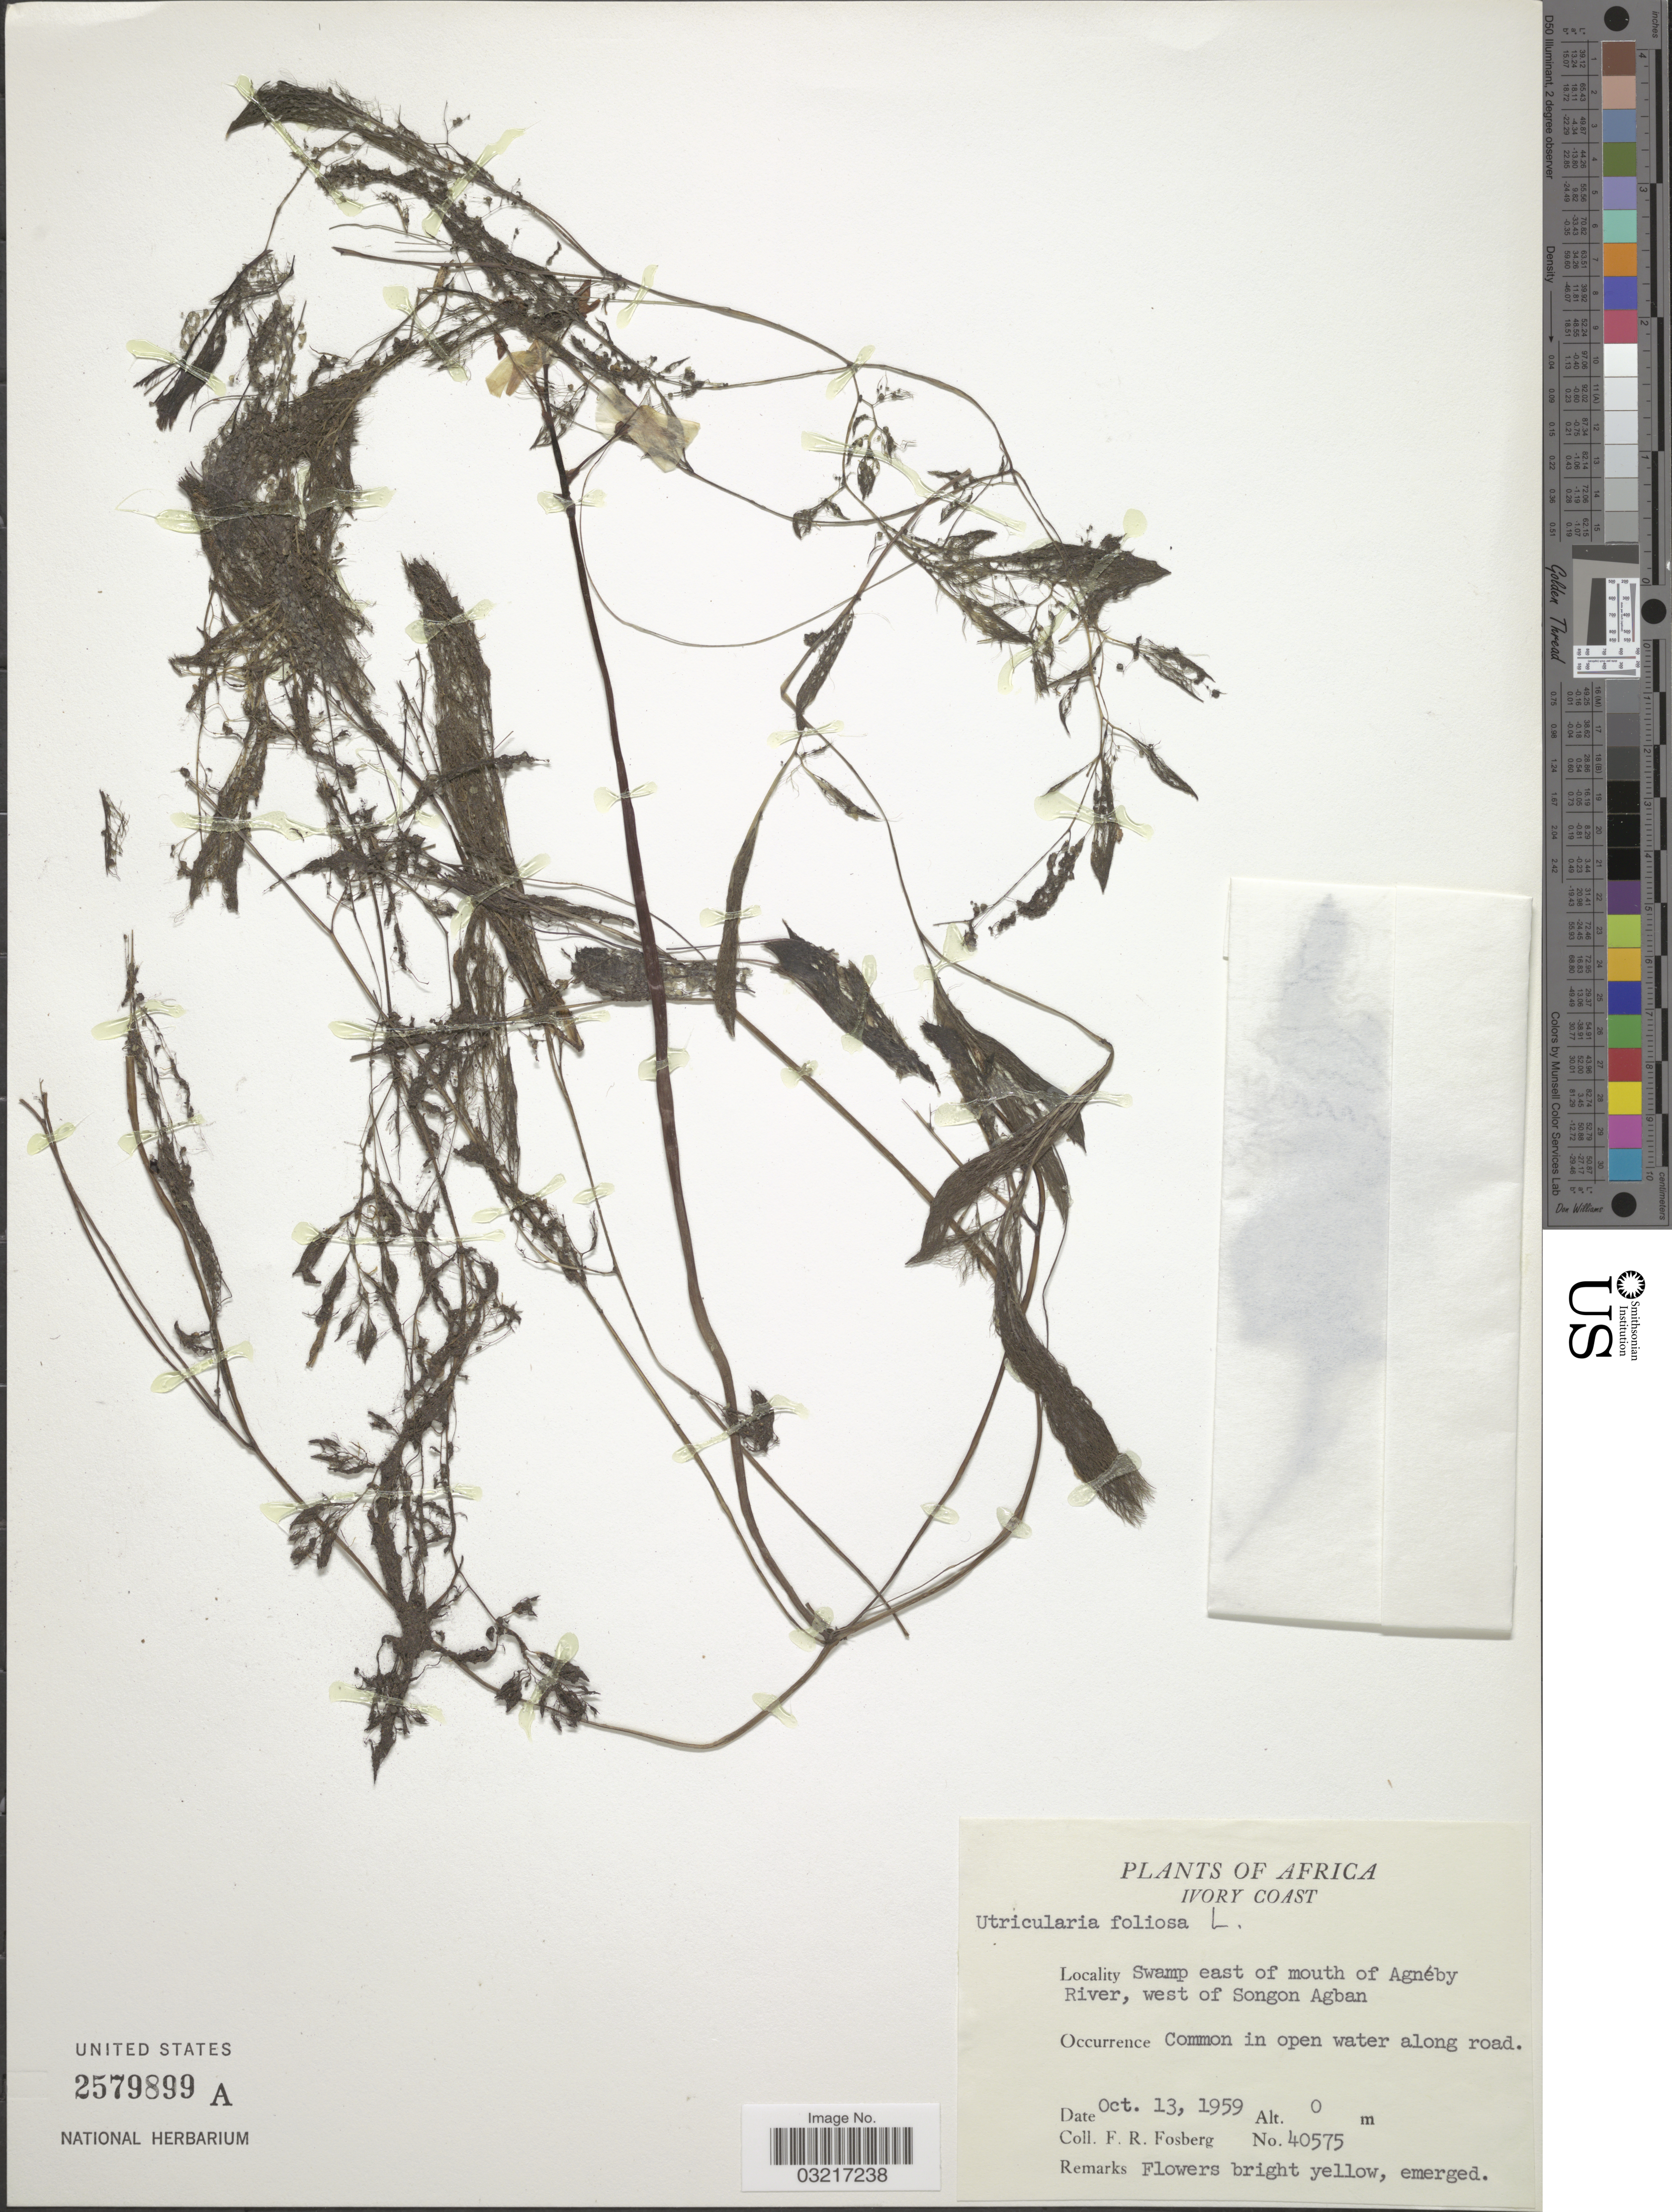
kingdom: Plantae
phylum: Tracheophyta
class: Magnoliopsida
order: Lamiales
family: Lentibulariaceae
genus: Utricularia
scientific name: Utricularia foliosa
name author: L.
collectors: F. R. Fosberg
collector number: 40575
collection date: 1959-10-13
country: Ivory Coast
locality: Swamp east of mouth of Agnéby River, west of Songon Agban.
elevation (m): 0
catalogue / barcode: US 2579899A